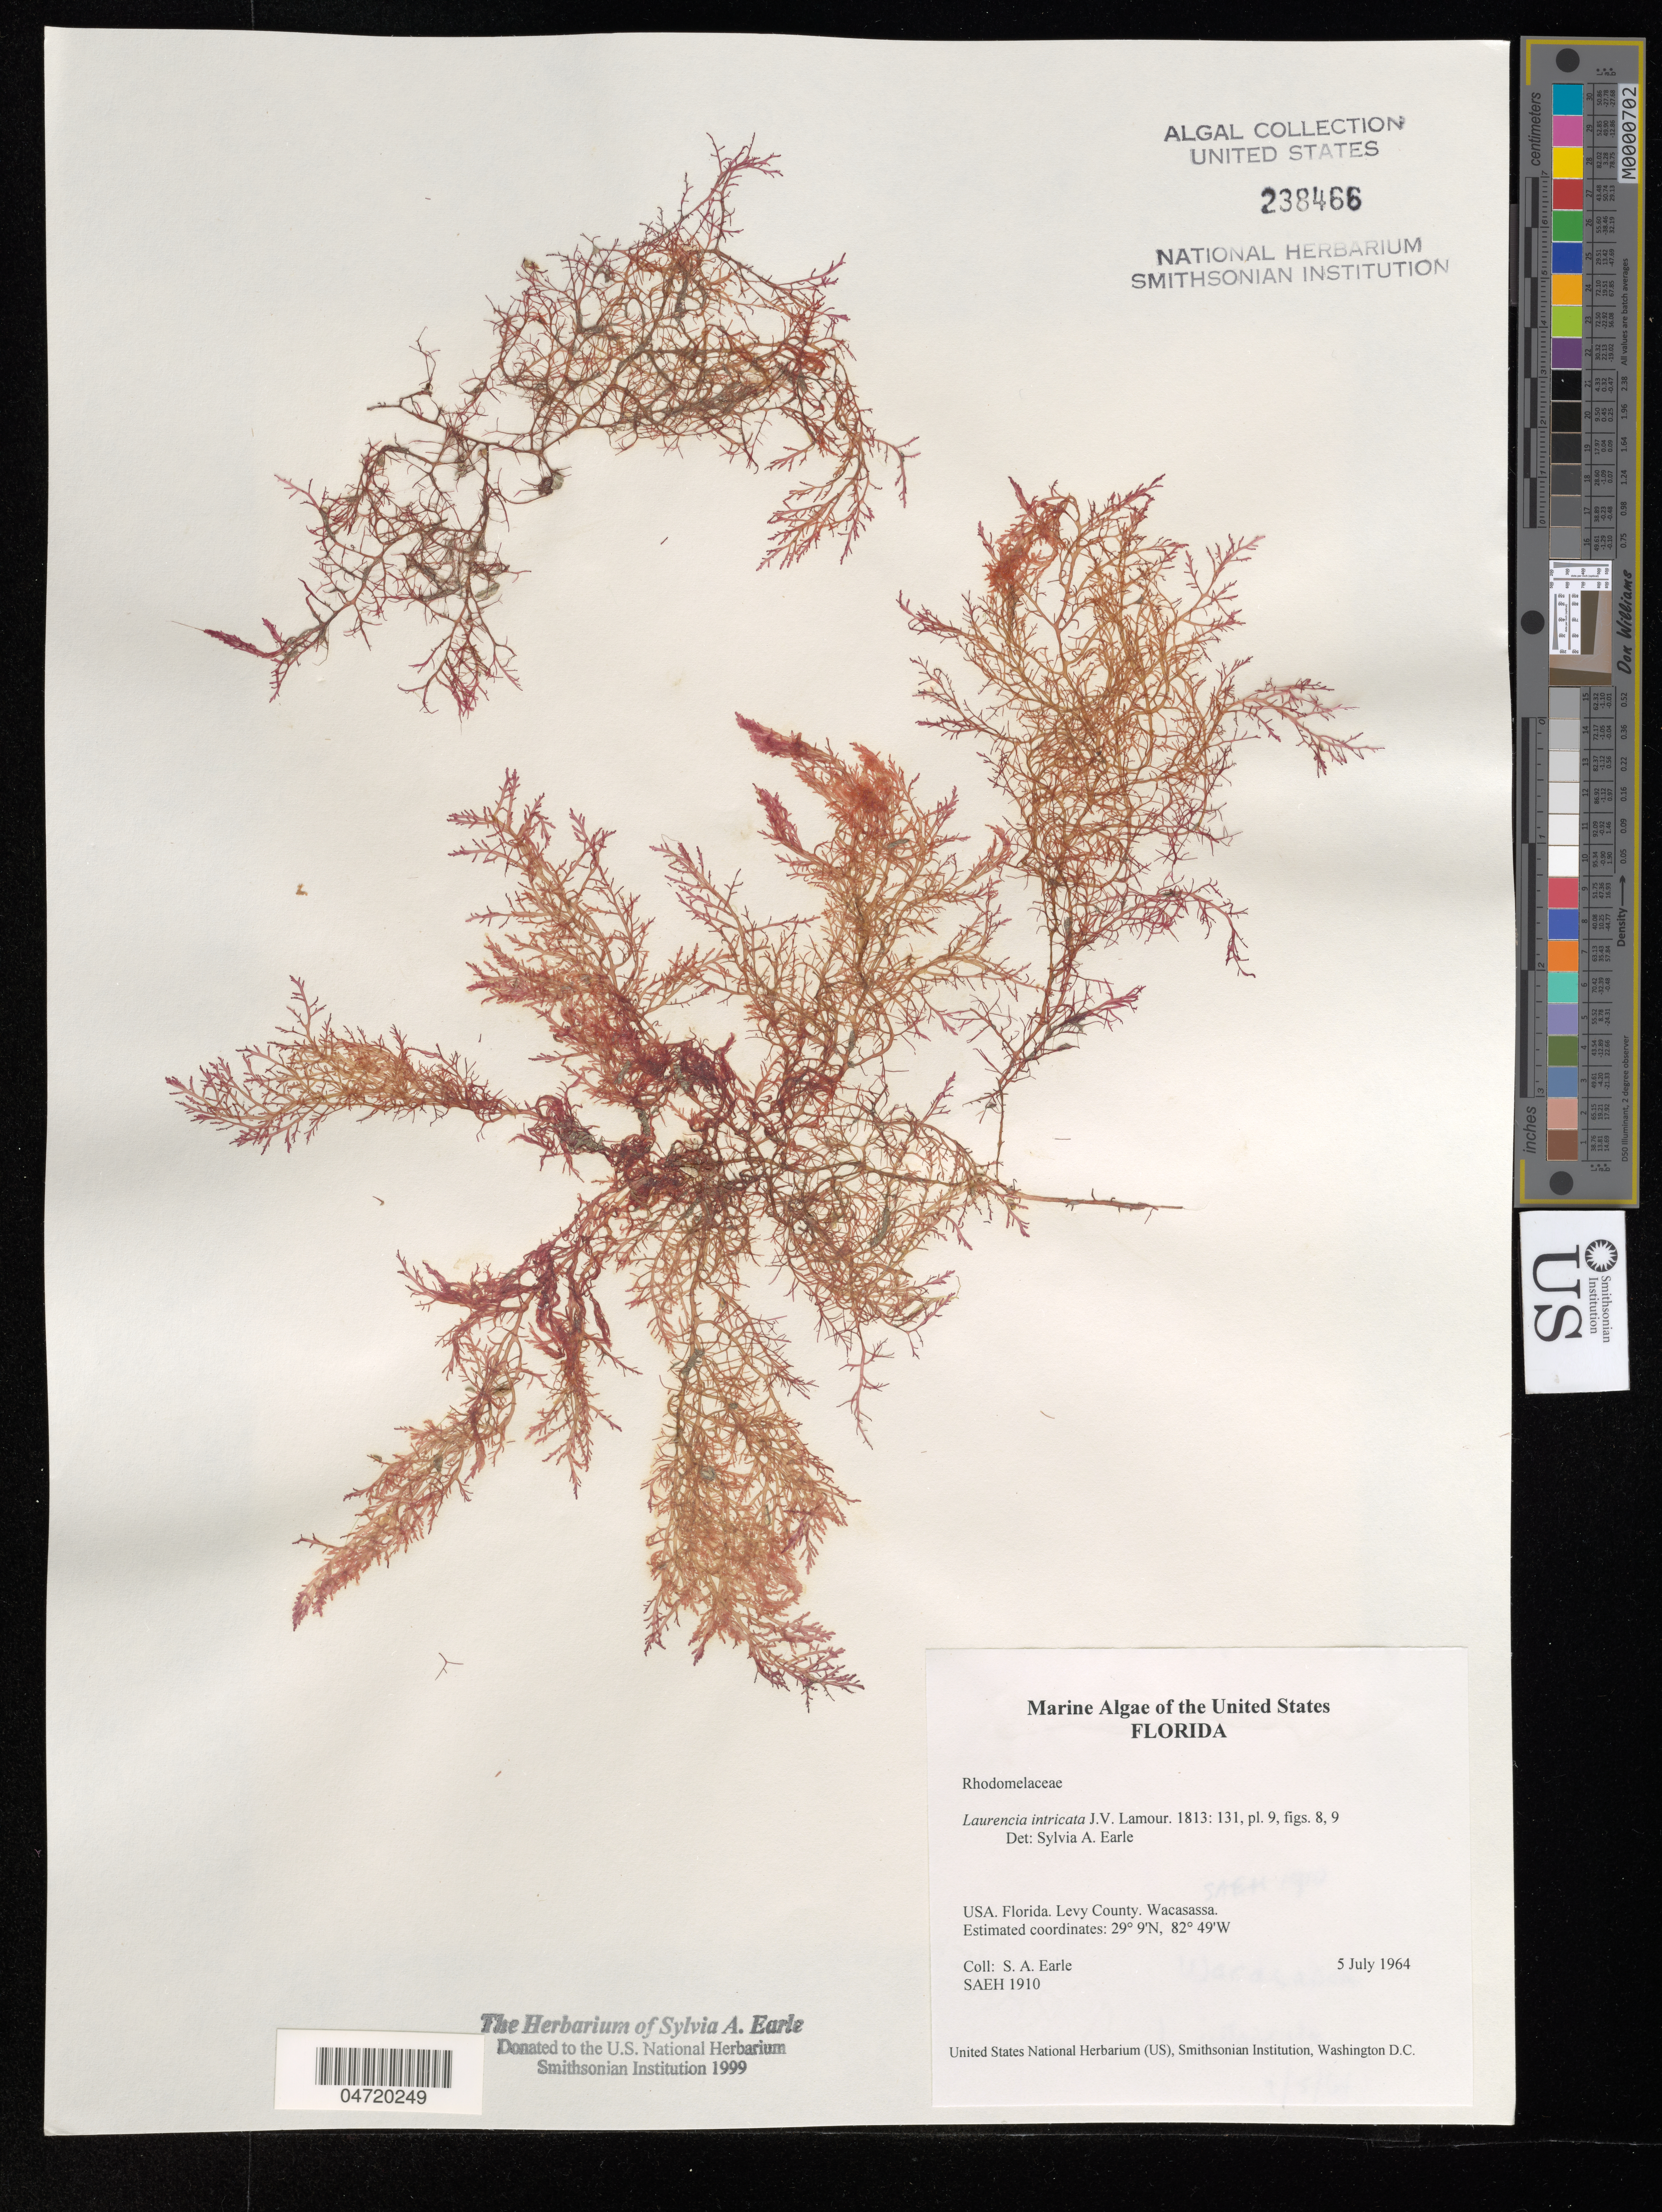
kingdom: Plantae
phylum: Rhodophyta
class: Florideophyceae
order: Ceramiales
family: Rhodomelaceae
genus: Laurencia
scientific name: Laurencia intricata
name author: J.V.Lamouroux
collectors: S. A. Earle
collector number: SAEH 1910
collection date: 1964-07-05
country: United States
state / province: Florida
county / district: Levy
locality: Levy County. Wacasassa.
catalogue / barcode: US 238466